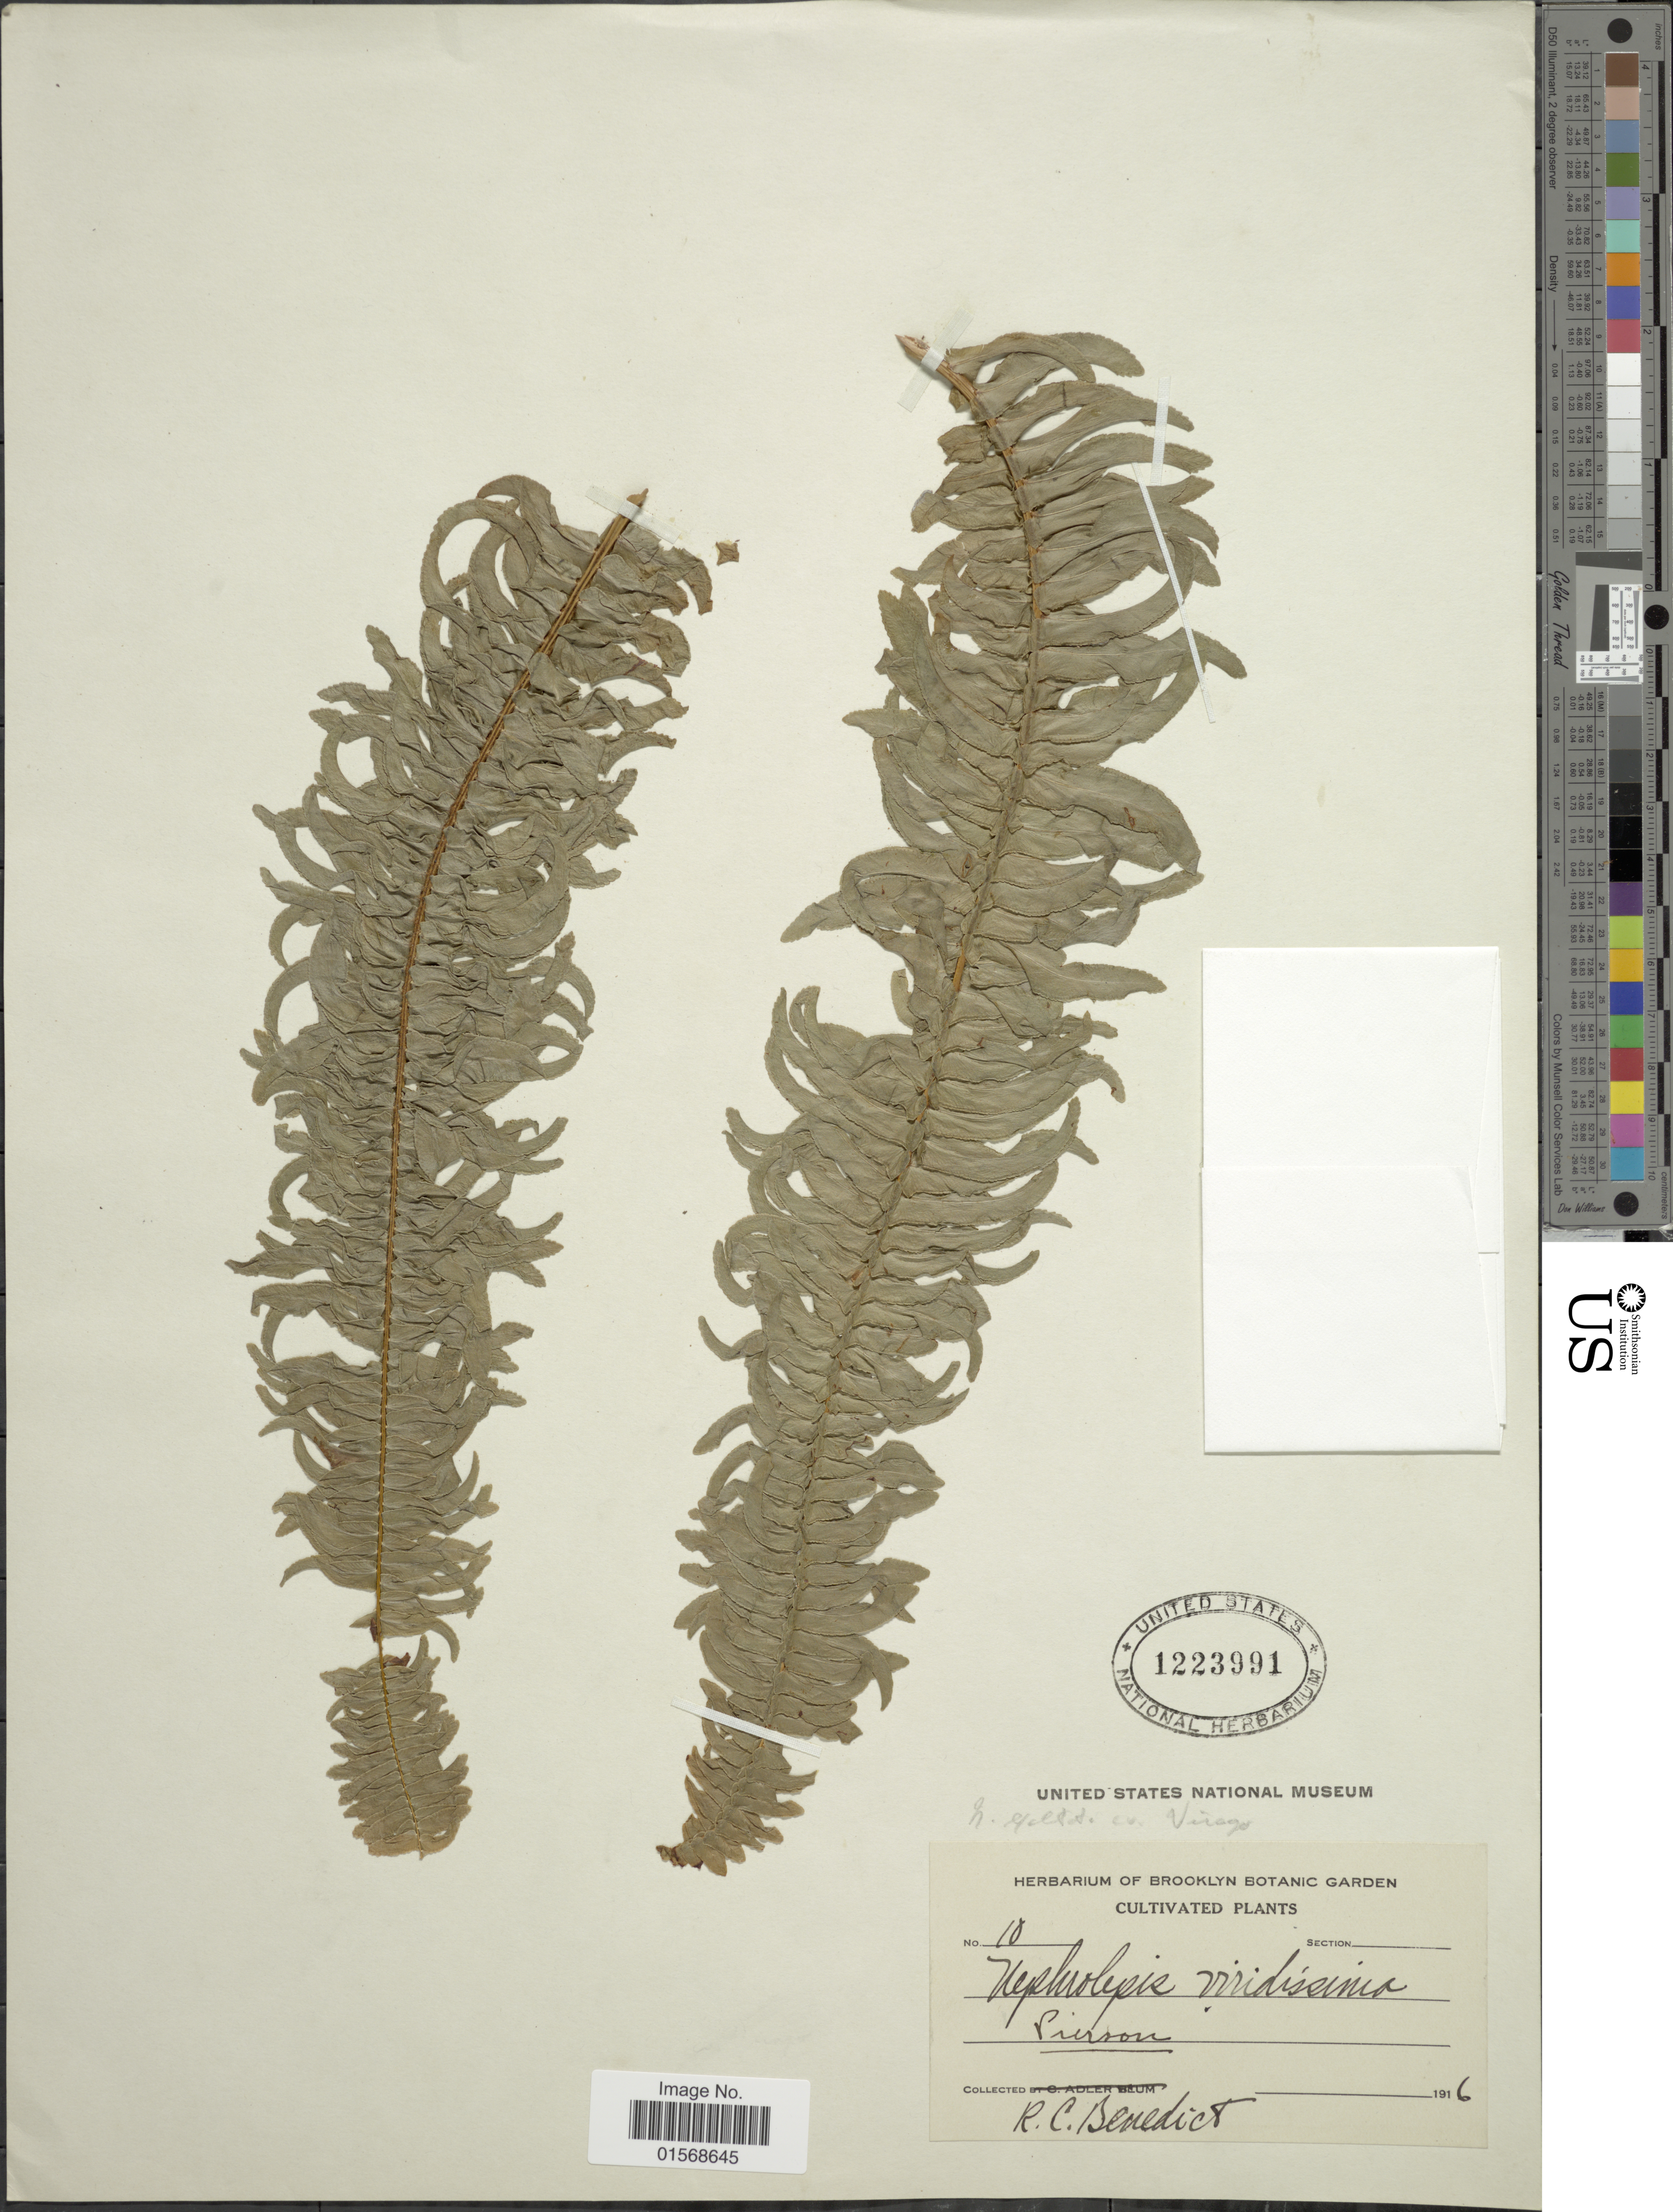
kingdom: Plantae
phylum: Tracheophyta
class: Polypodiopsida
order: Polypodiales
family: Nephrolepidaceae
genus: Nephrolepis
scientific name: Nephrolepis 'Virago'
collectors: R. C. Benedict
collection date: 1916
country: United States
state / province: New York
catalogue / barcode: US 1223991